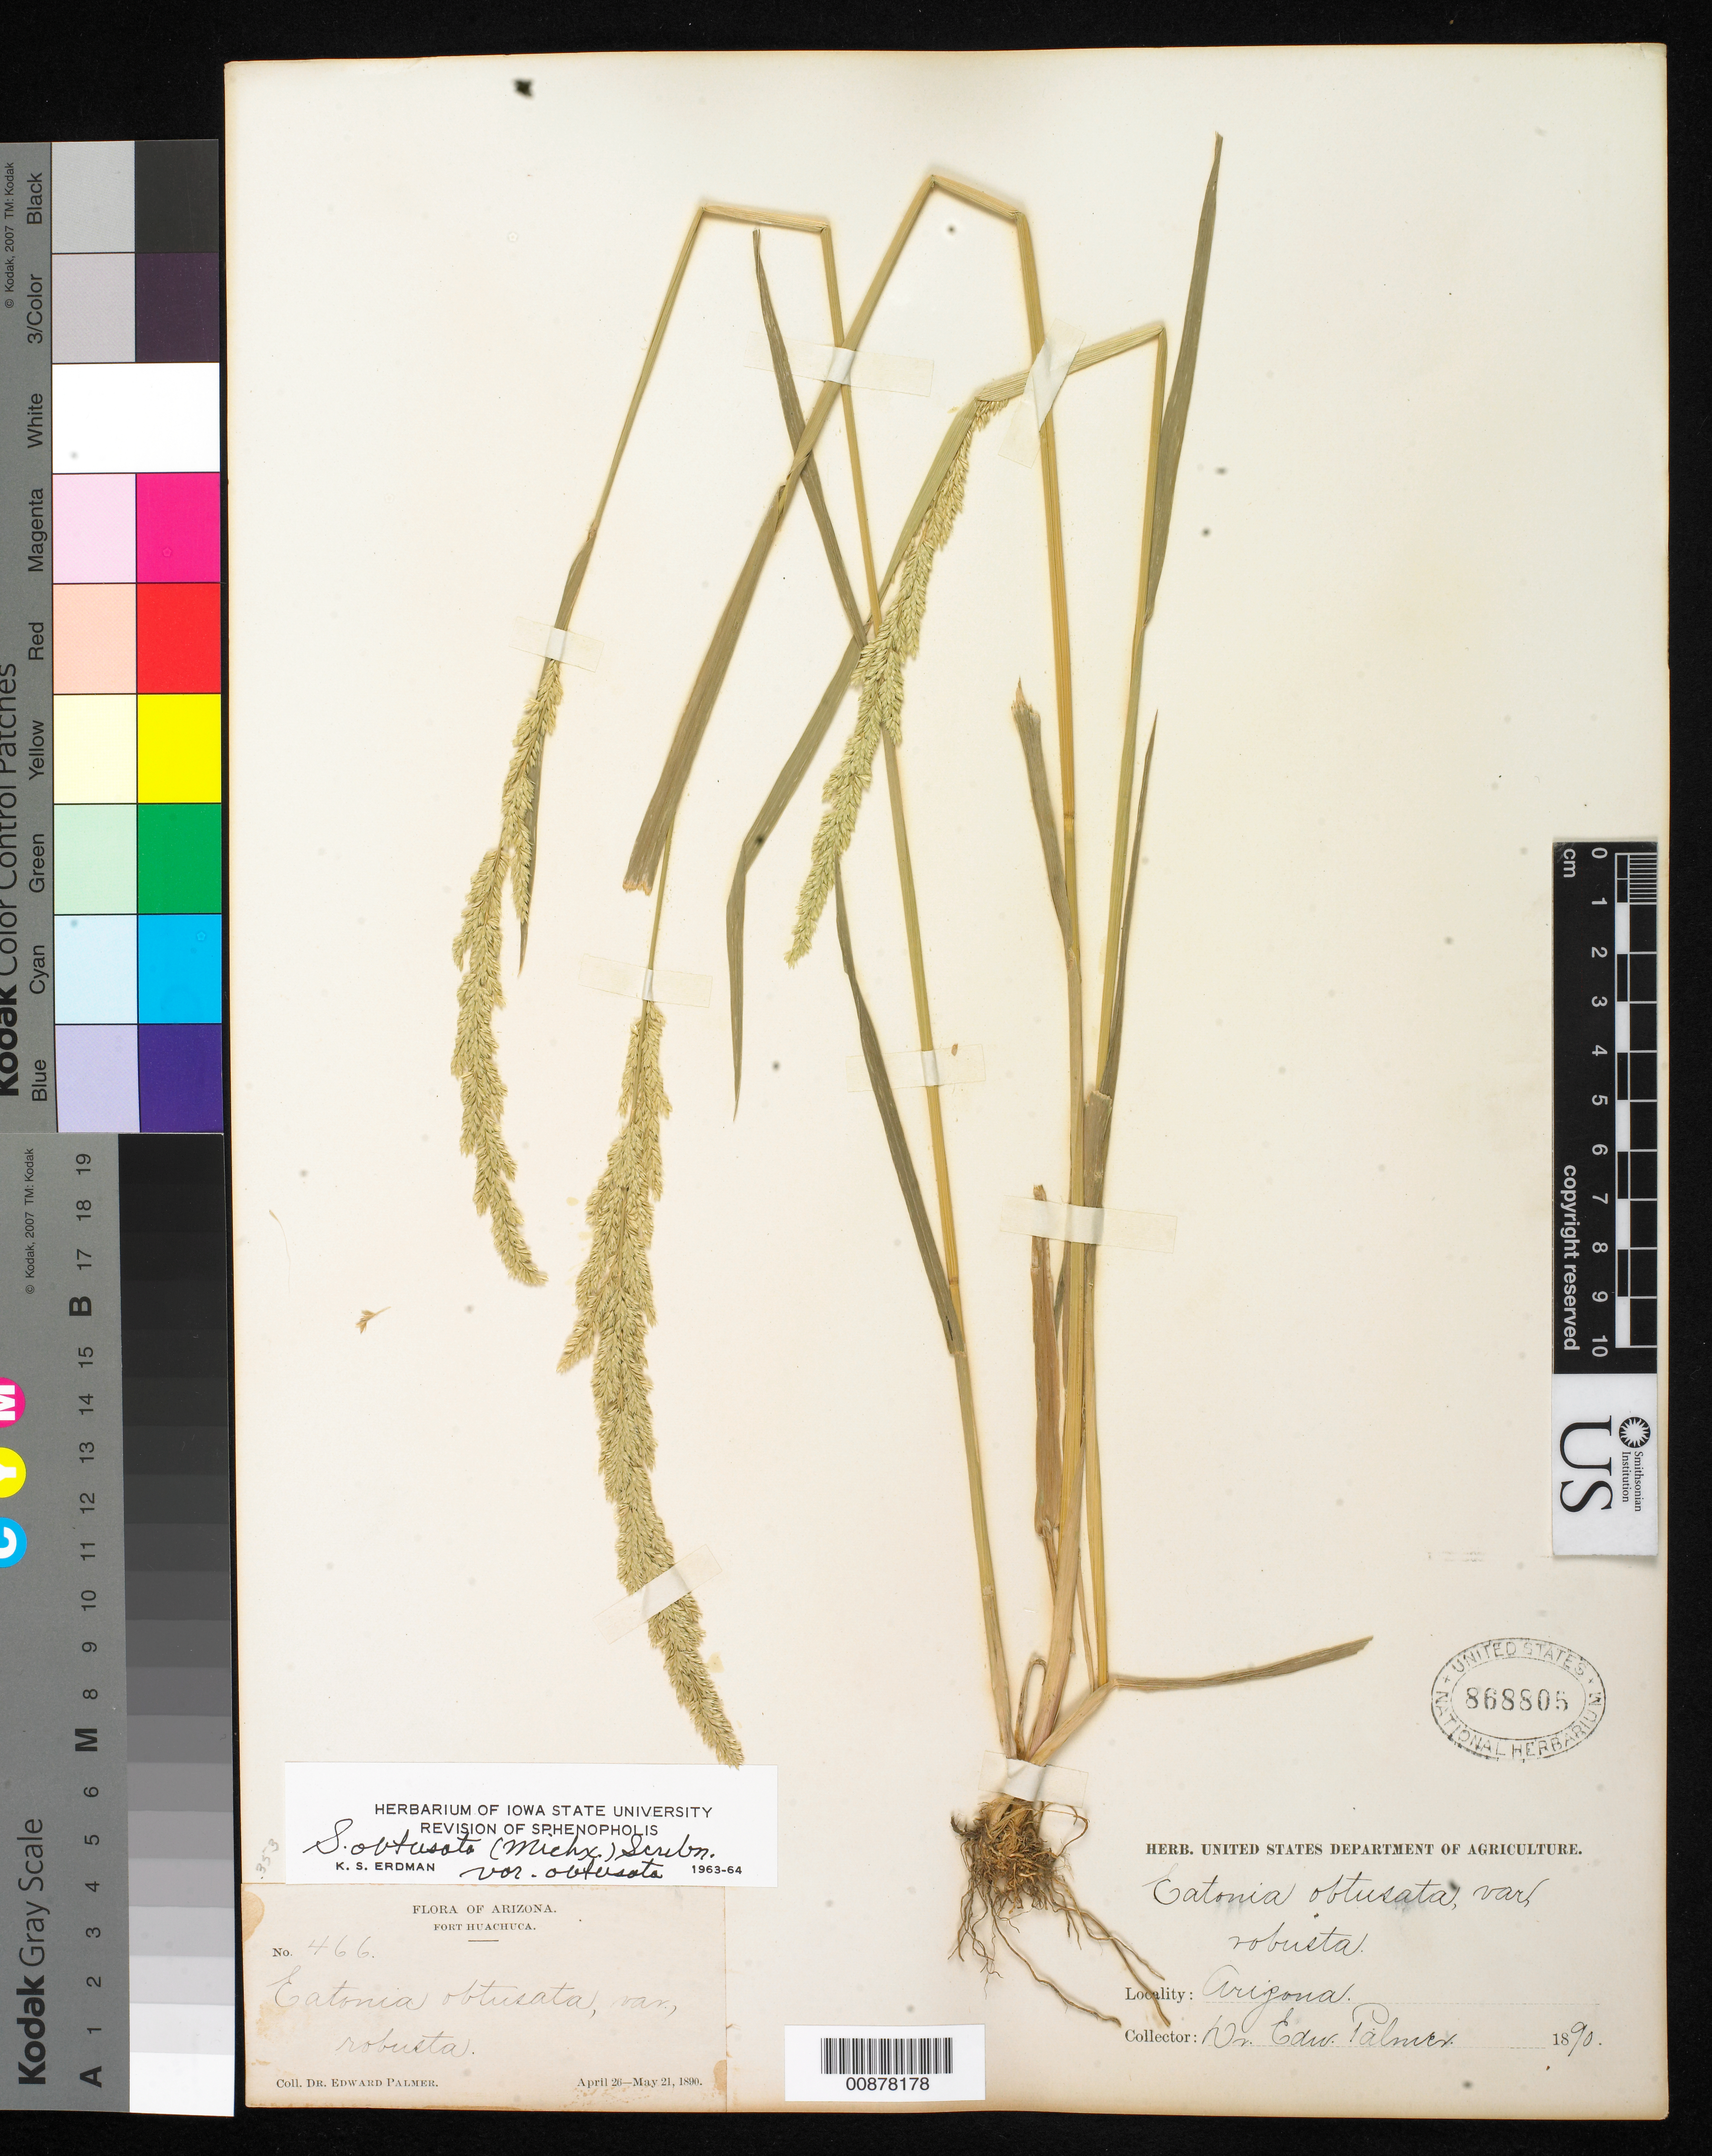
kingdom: Plantae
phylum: Tracheophyta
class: Liliopsida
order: Poales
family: Poaceae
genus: Sphenopholis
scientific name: Sphenopholis obtusata var. obtusata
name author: (Michx.) Scribn.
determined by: Erdman, K. S.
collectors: E. Palmer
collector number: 466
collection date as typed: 26 Apr 1890 to 21 May 1890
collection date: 1890-04-26/1890-05-21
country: United States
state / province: Arizona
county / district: Cochise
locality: Fort Huachuca.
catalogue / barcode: US 868805